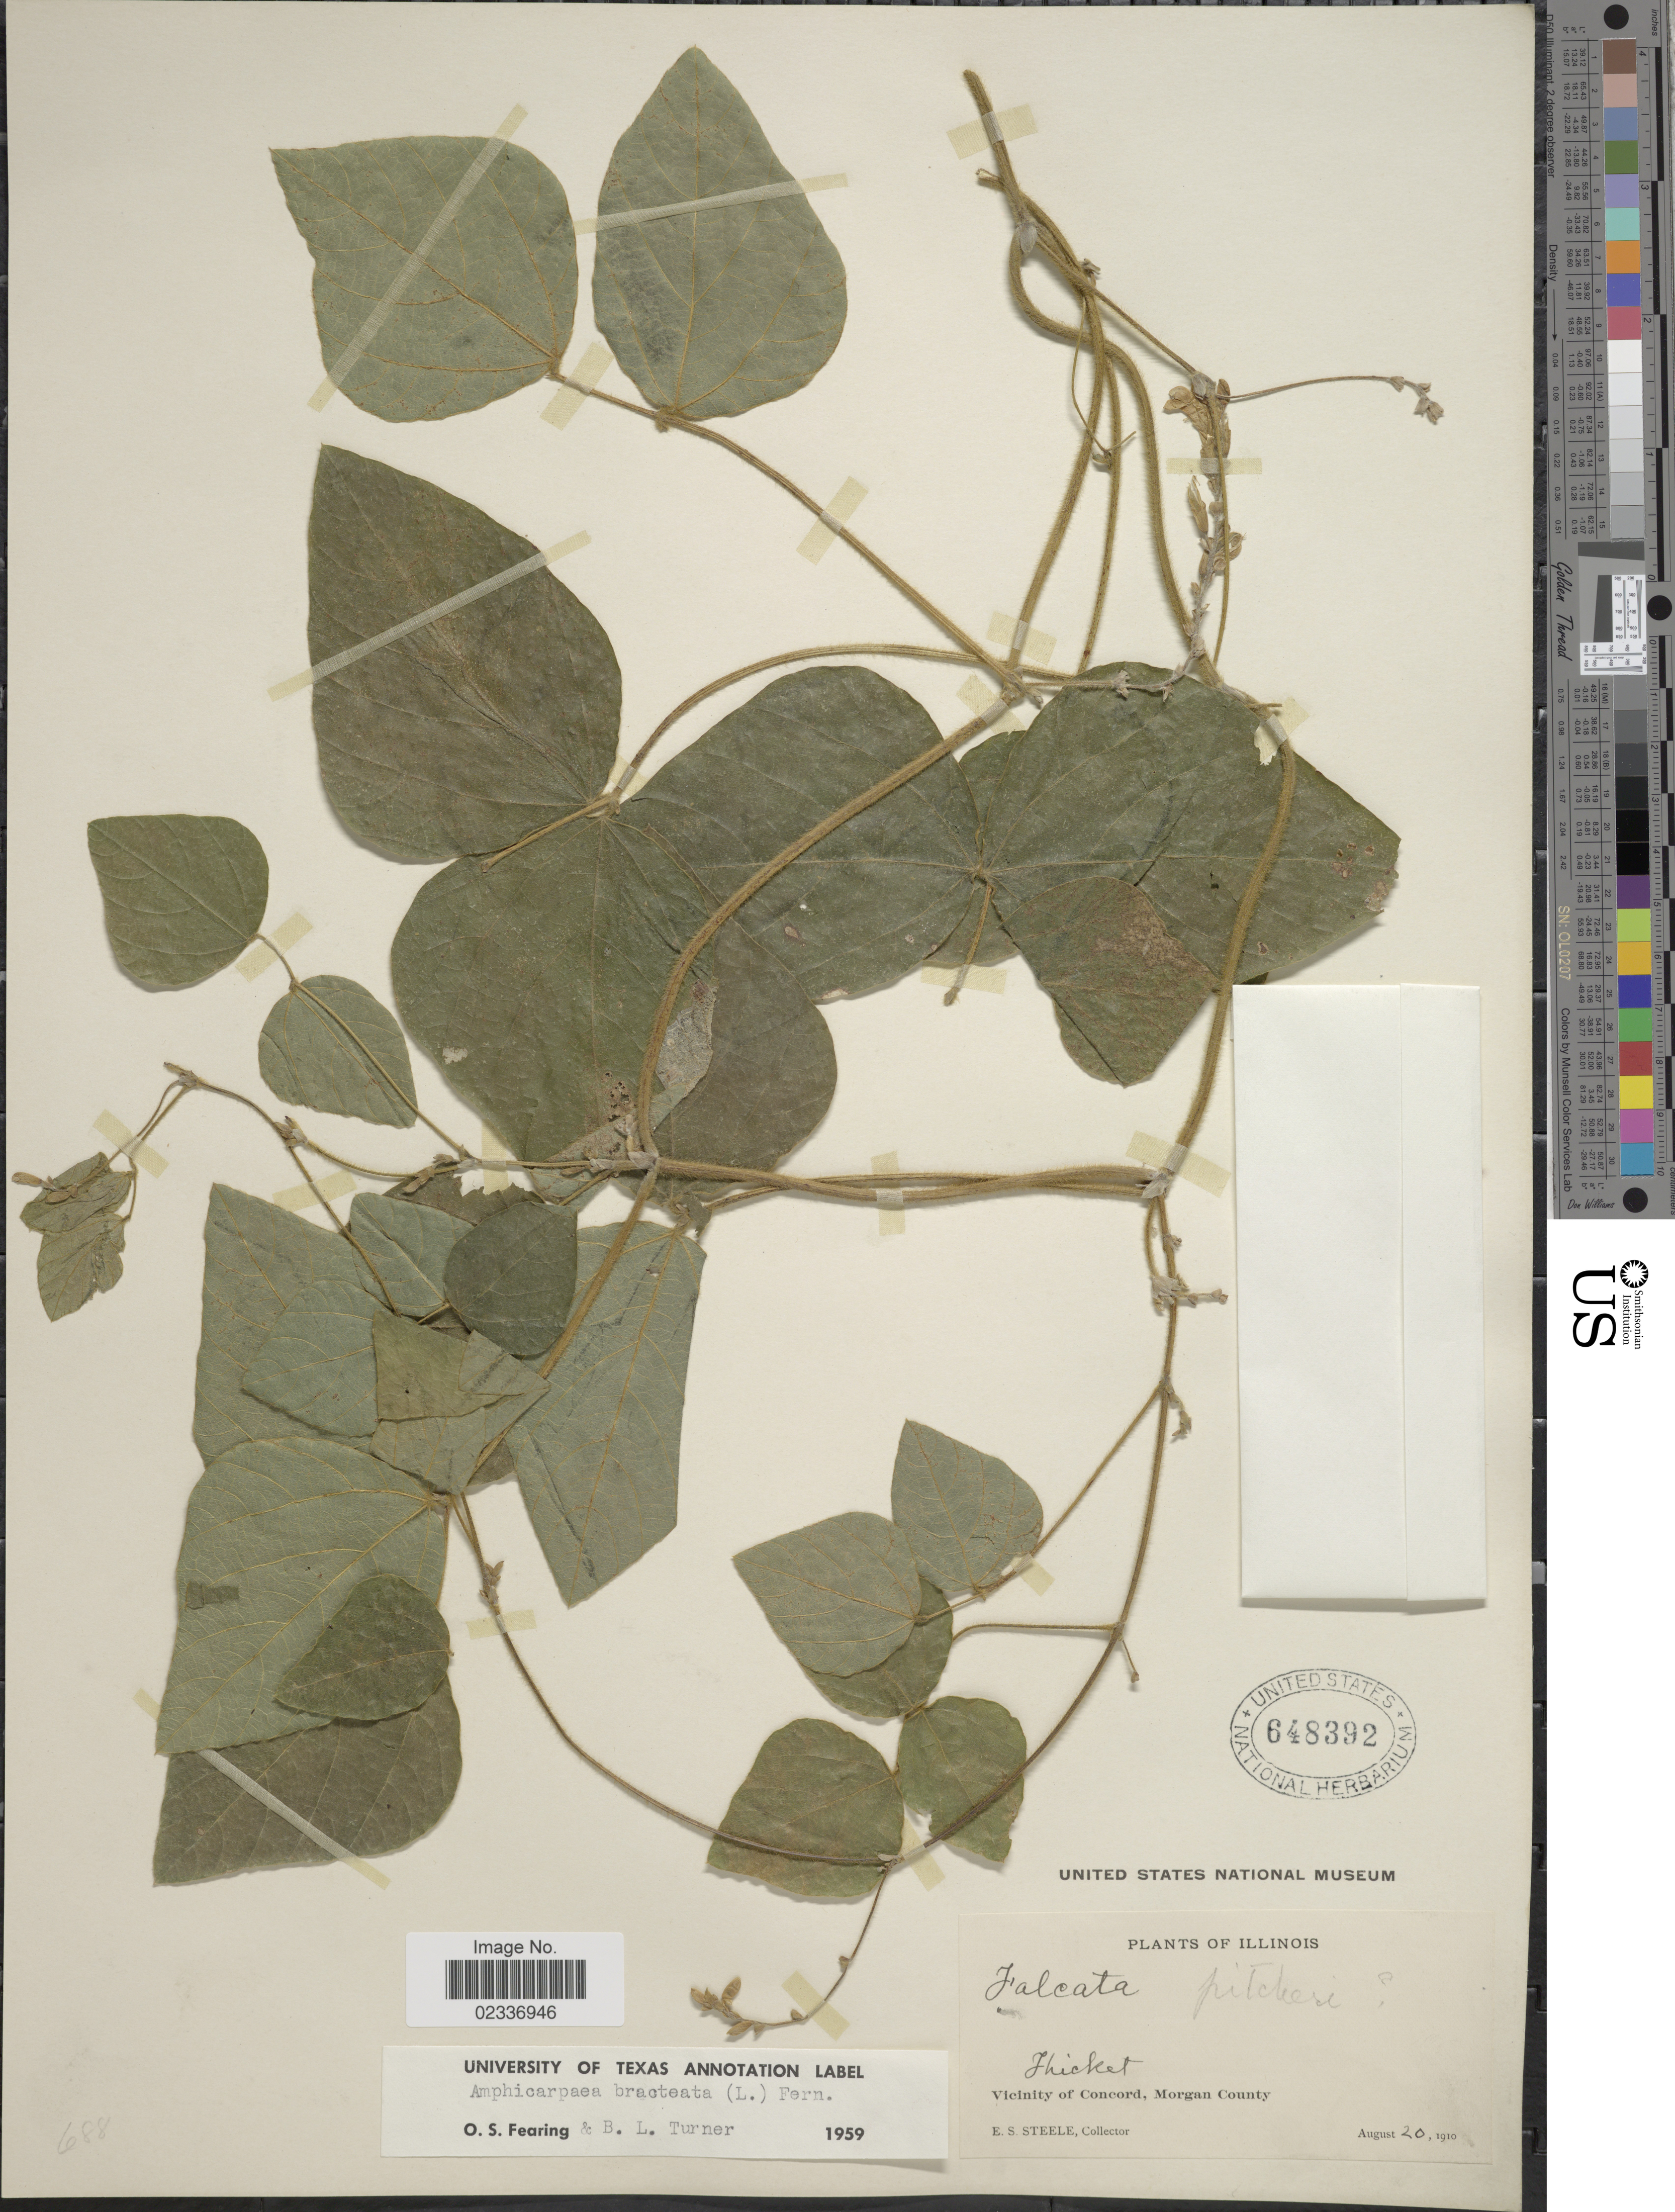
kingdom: Plantae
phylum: Tracheophyta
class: Magnoliopsida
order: Fabales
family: Fabaceae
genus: Amphicarpaea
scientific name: Amphicarpaea bracteata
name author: (L.) Fernald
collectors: E. Steele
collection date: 1910-08-20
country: United States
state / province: Illinois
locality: Vicinity of Concord, Morgan County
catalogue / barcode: US 648392